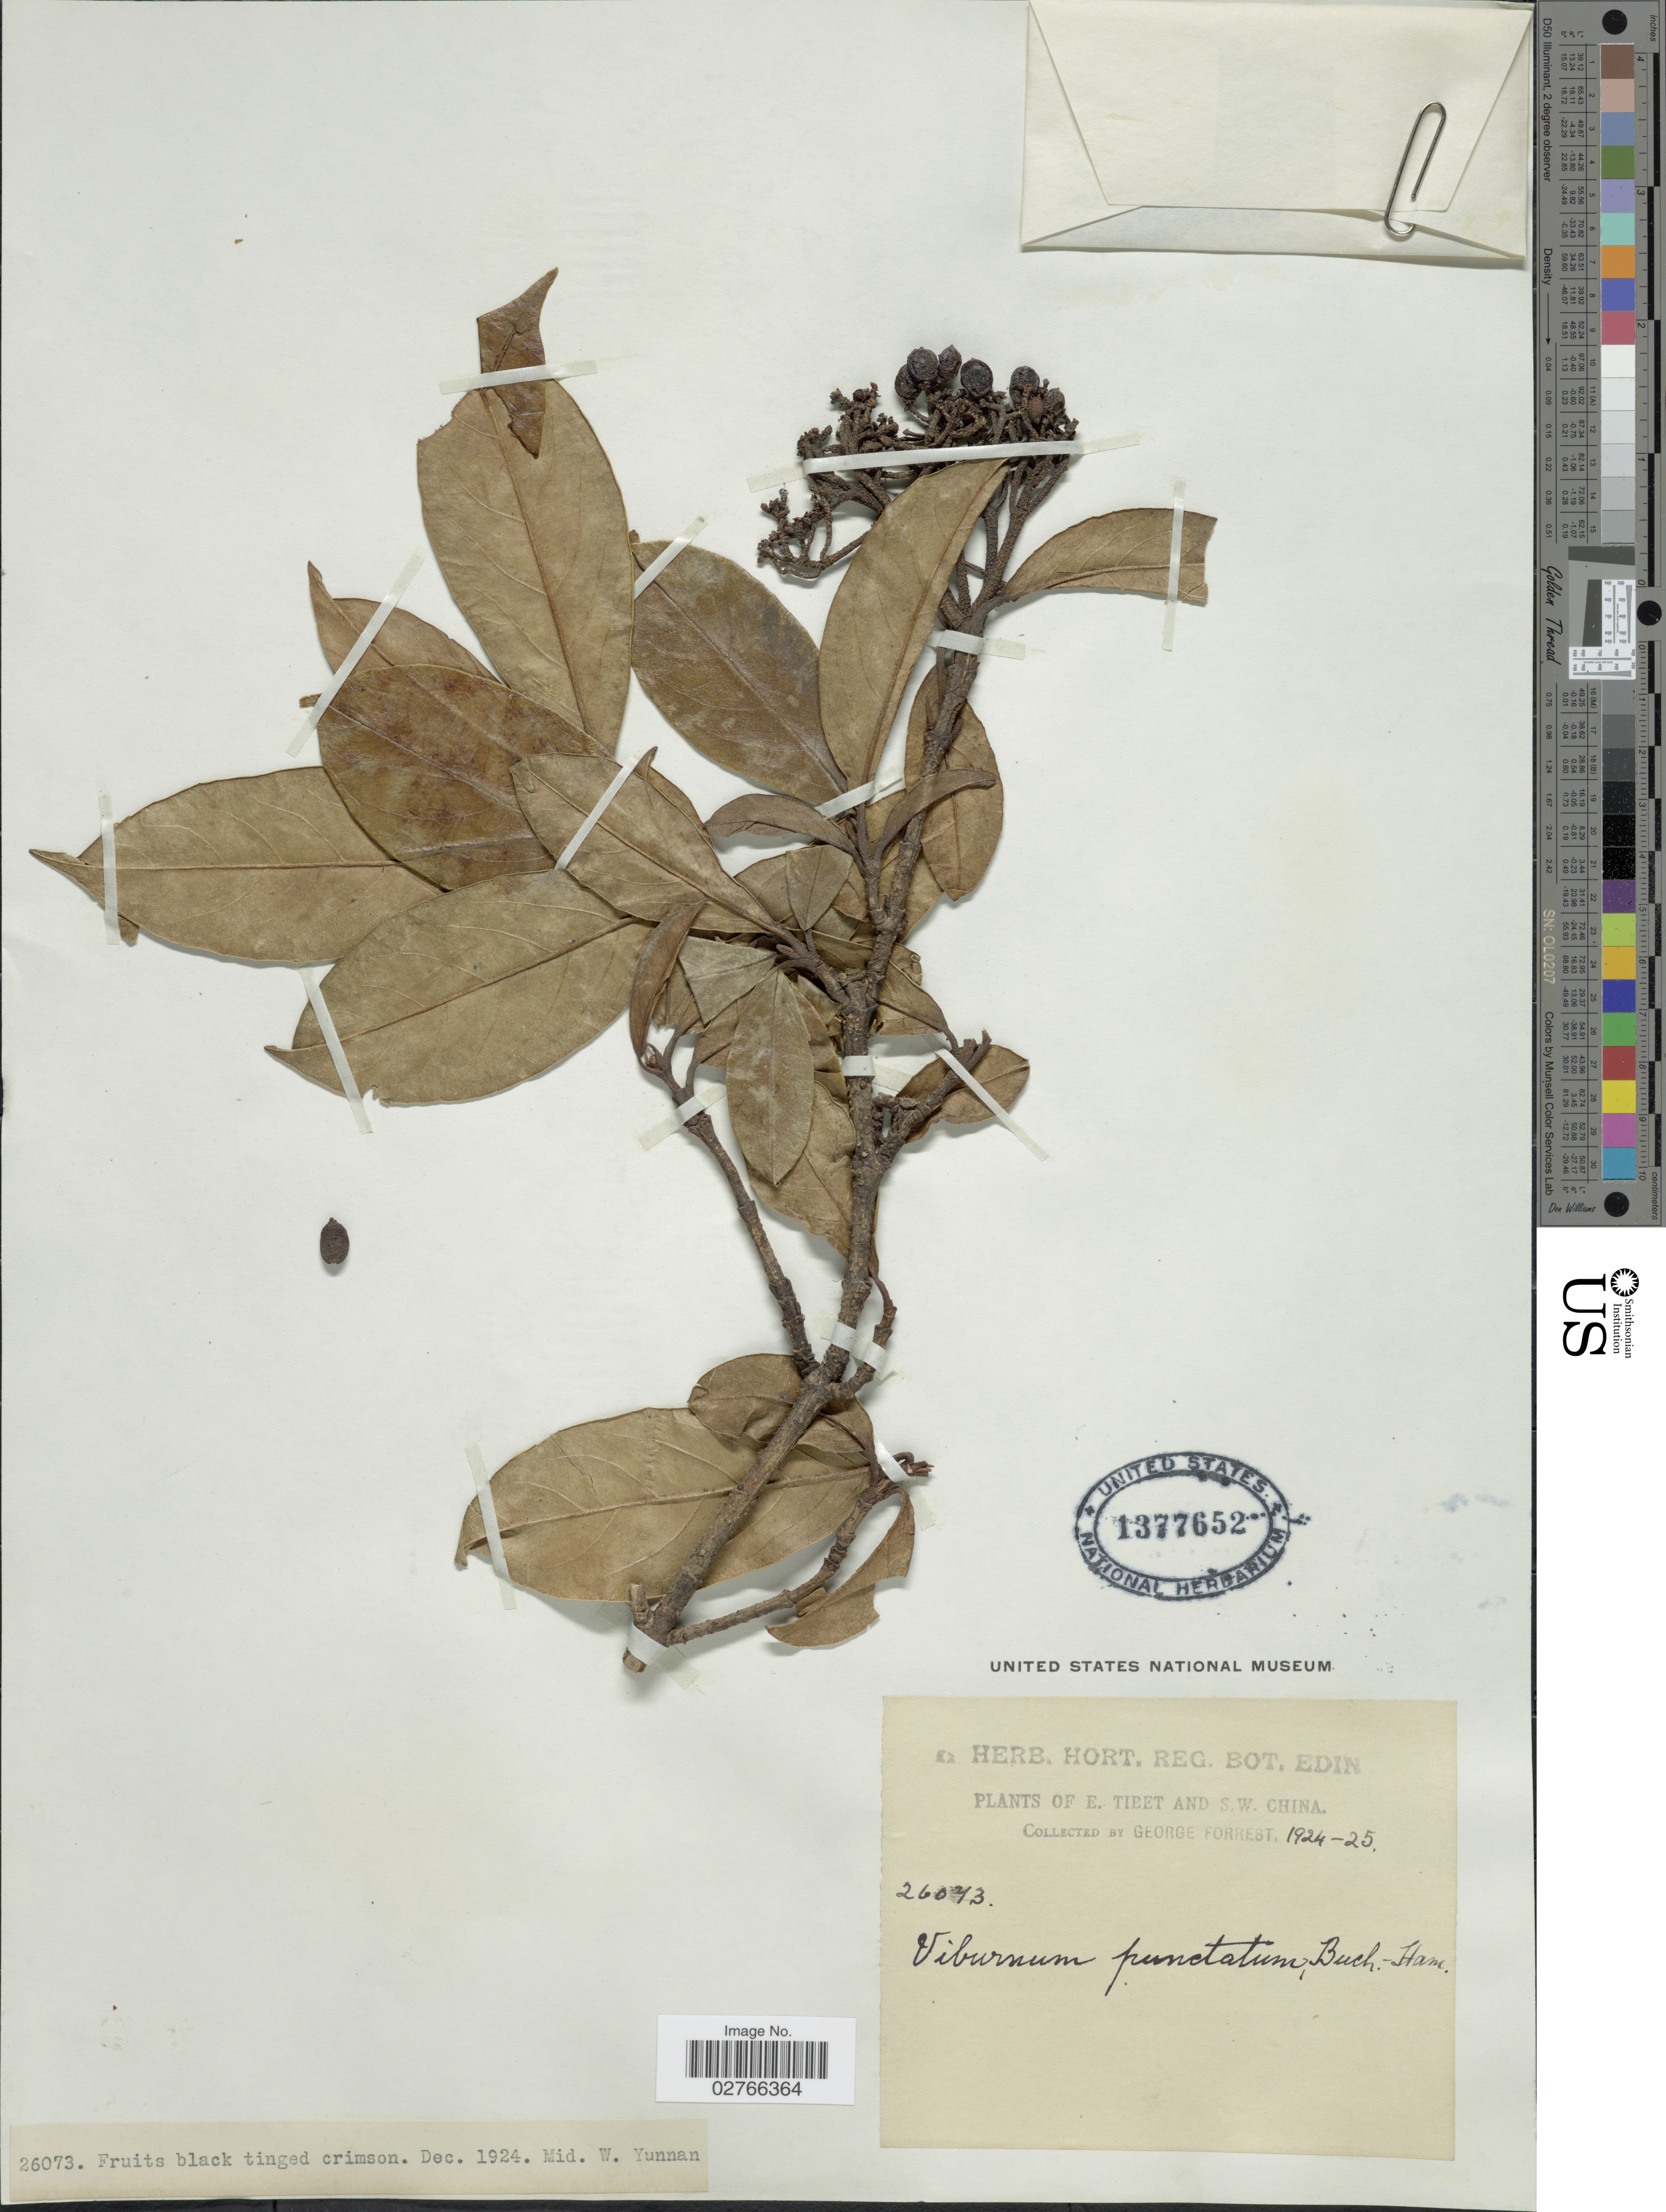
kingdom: Plantae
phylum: Tracheophyta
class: Magnoliopsida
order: Dipsacales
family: Viburnaceae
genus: Viburnum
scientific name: Viburnum punctatum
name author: Buch.-Ham. ex D. Don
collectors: G. Forrest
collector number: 26073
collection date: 1924-12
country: China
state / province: Yunnan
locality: E. Tibet and S.W. China, Mid. W. Yunnan.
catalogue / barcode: US 1377652